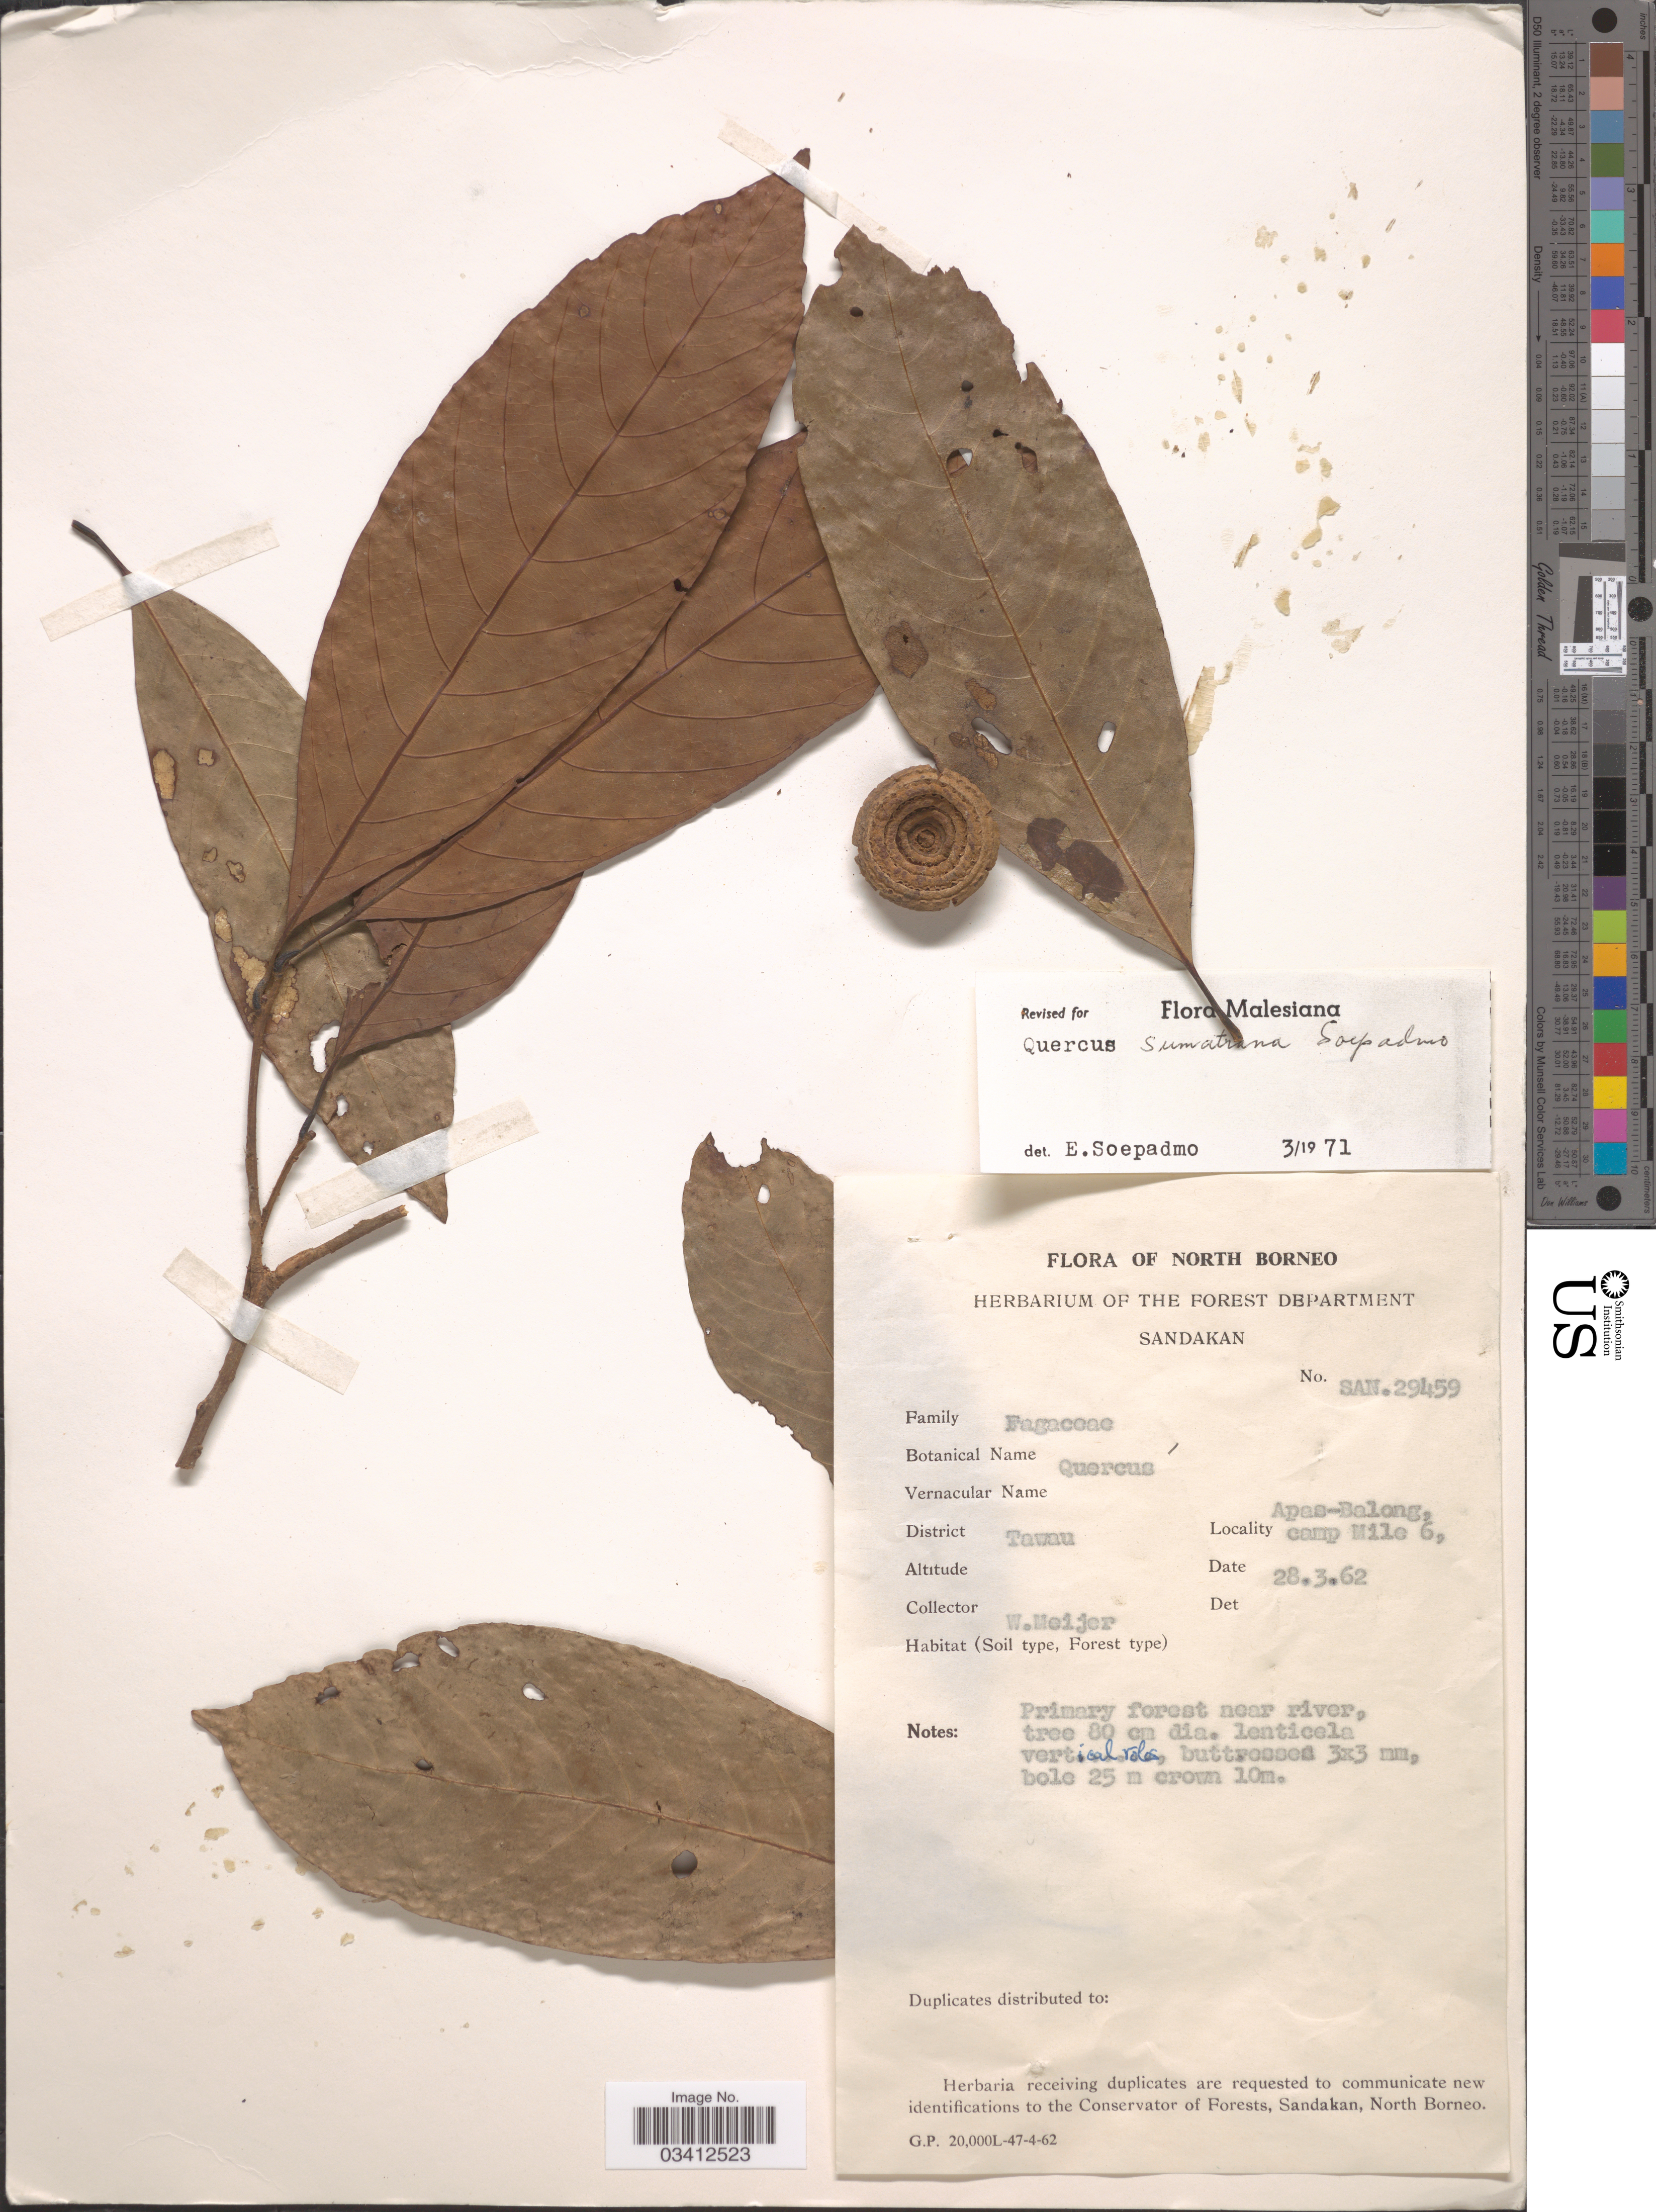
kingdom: Plantae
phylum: Tracheophyta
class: Magnoliopsida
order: Fagales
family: Fagaceae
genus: Quercus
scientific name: Quercus sumatrana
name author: Soepadmo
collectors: W. Meijer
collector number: SAN.29459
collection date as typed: Transcribed d/m/y: 28/3/62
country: Malaysia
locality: North Borneo. District Tawau. Apas-Balong, camp Mile 6.